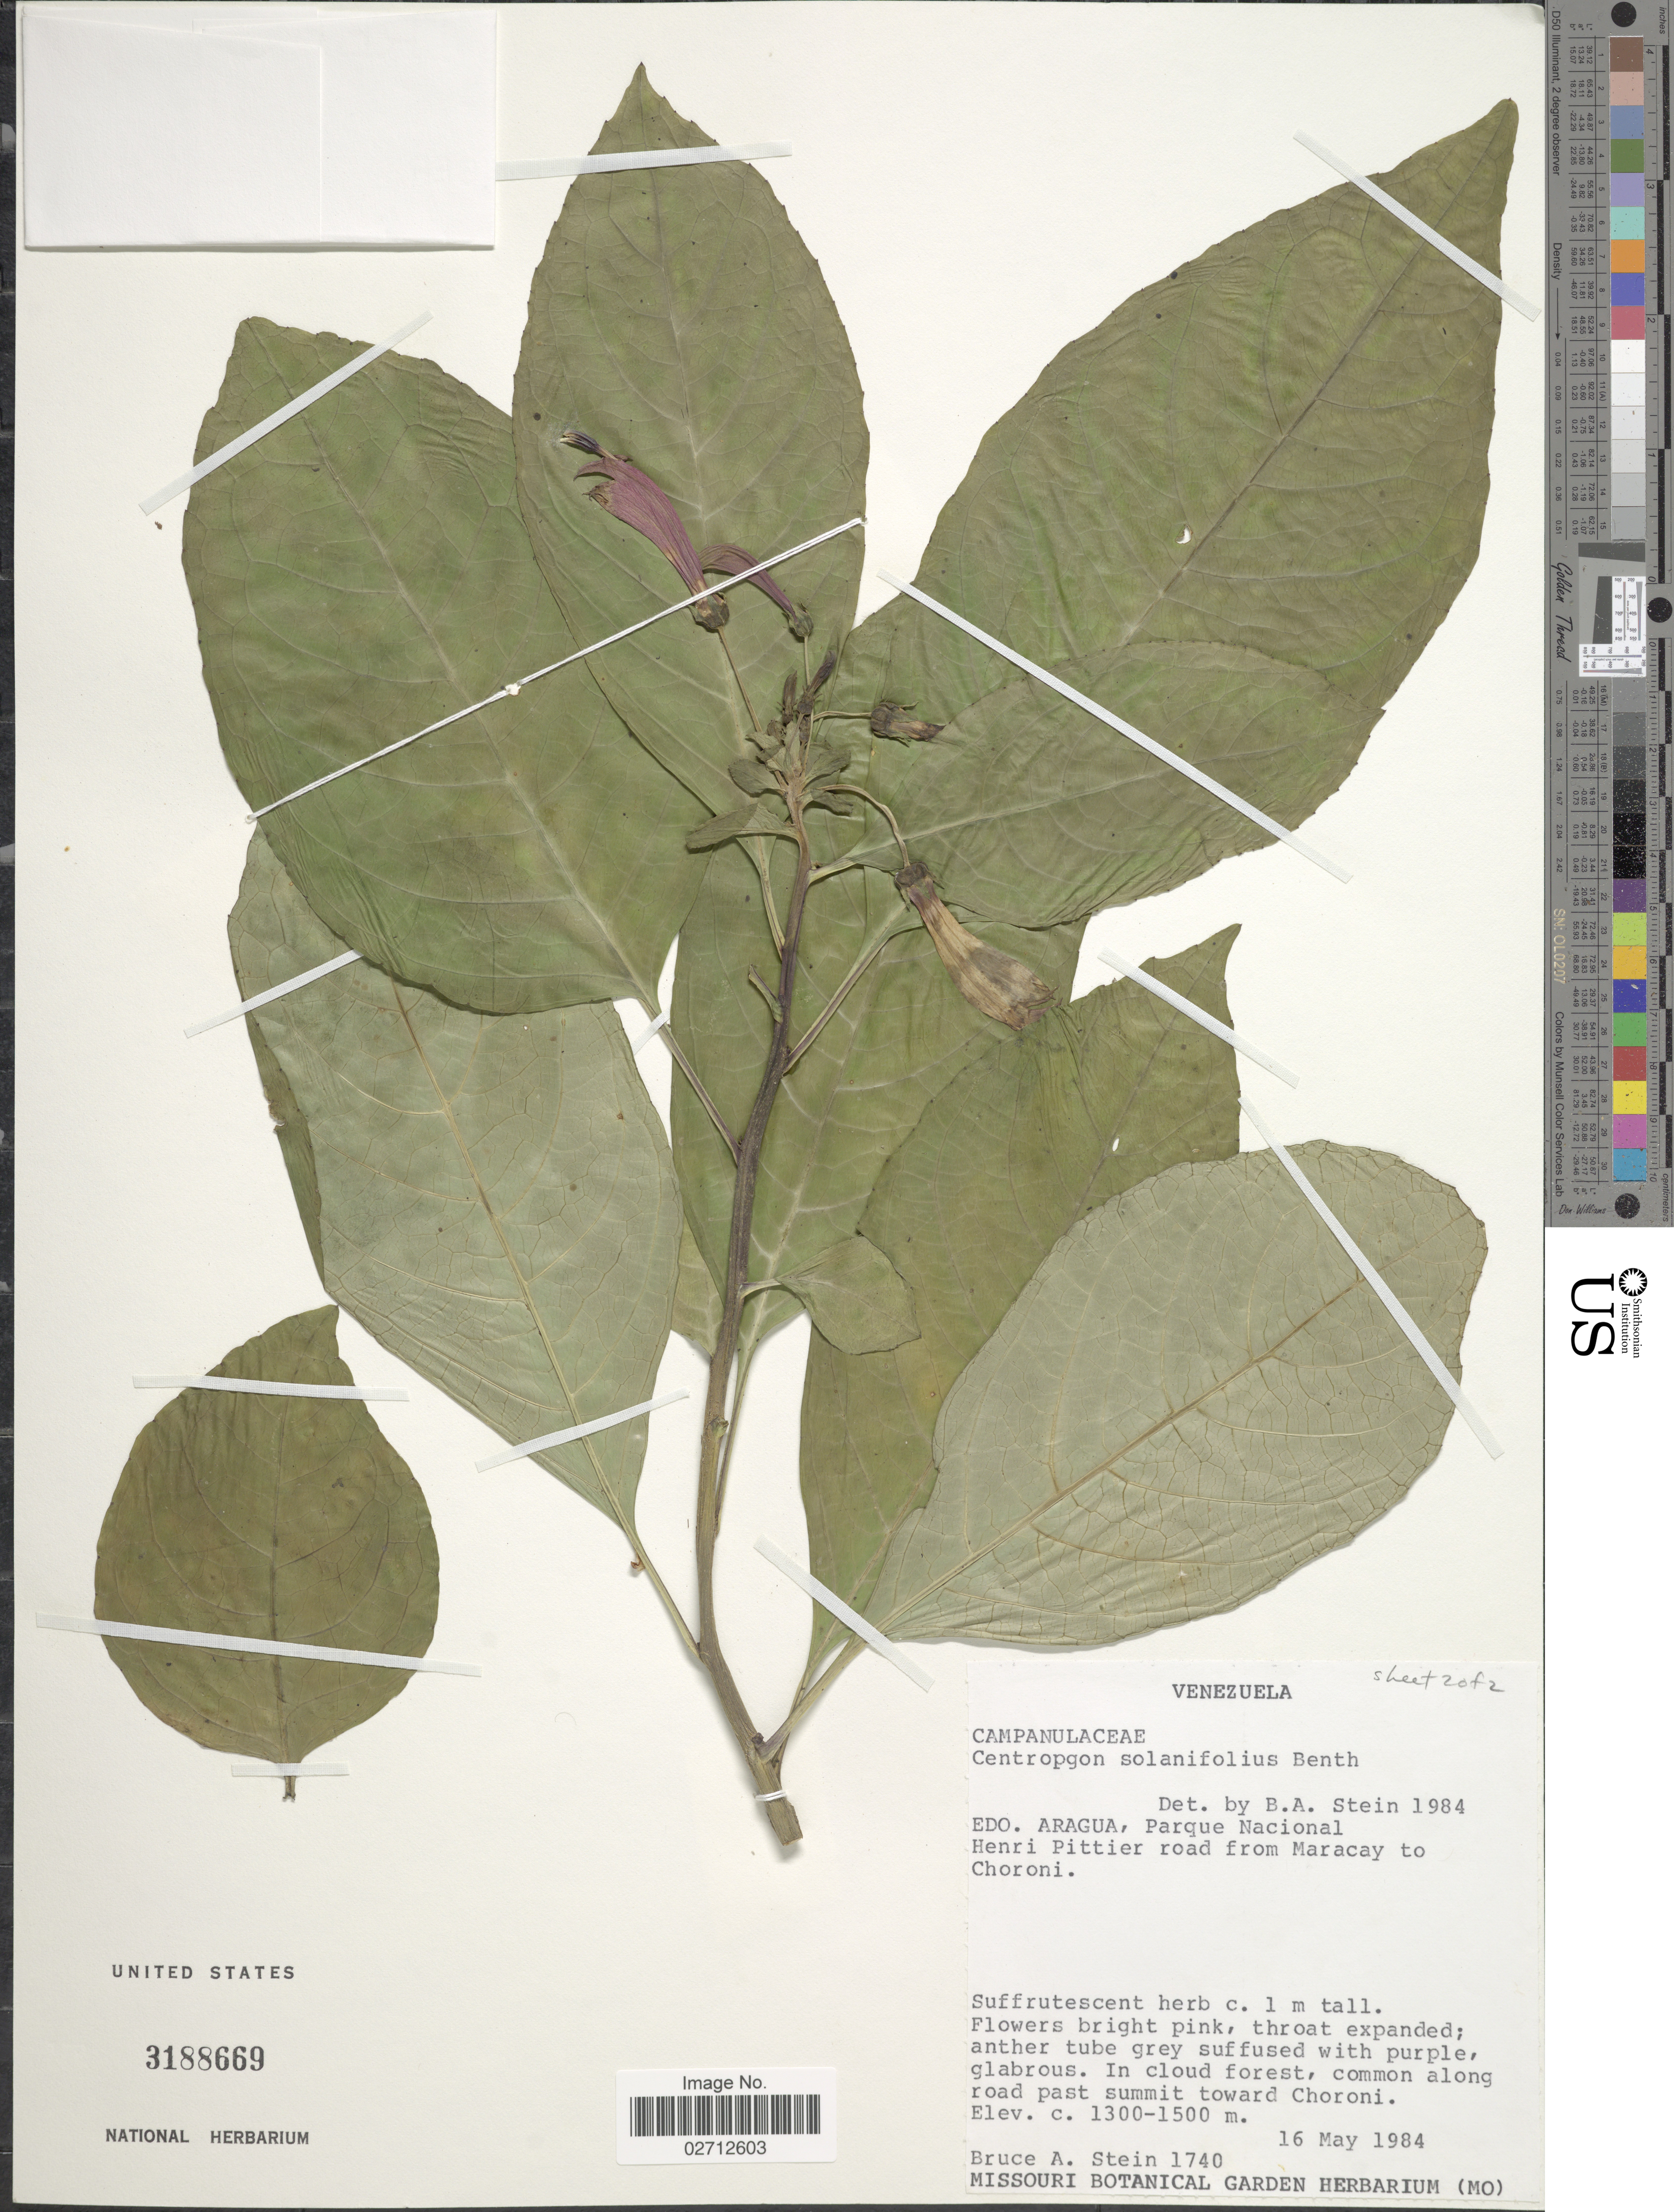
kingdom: Plantae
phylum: Tracheophyta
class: Magnoliopsida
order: Asterales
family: Campanulaceae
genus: Centropogon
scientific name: Centropogon solanifolius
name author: Benth.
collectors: B. A. Stein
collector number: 1740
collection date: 1984-05-16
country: Venezuela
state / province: Aragua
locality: Parque Nacional Henri Pittier road from Maracay to Choroni. In cloud forest, common along road past summit toward Choroni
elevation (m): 1300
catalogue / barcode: US 3188669